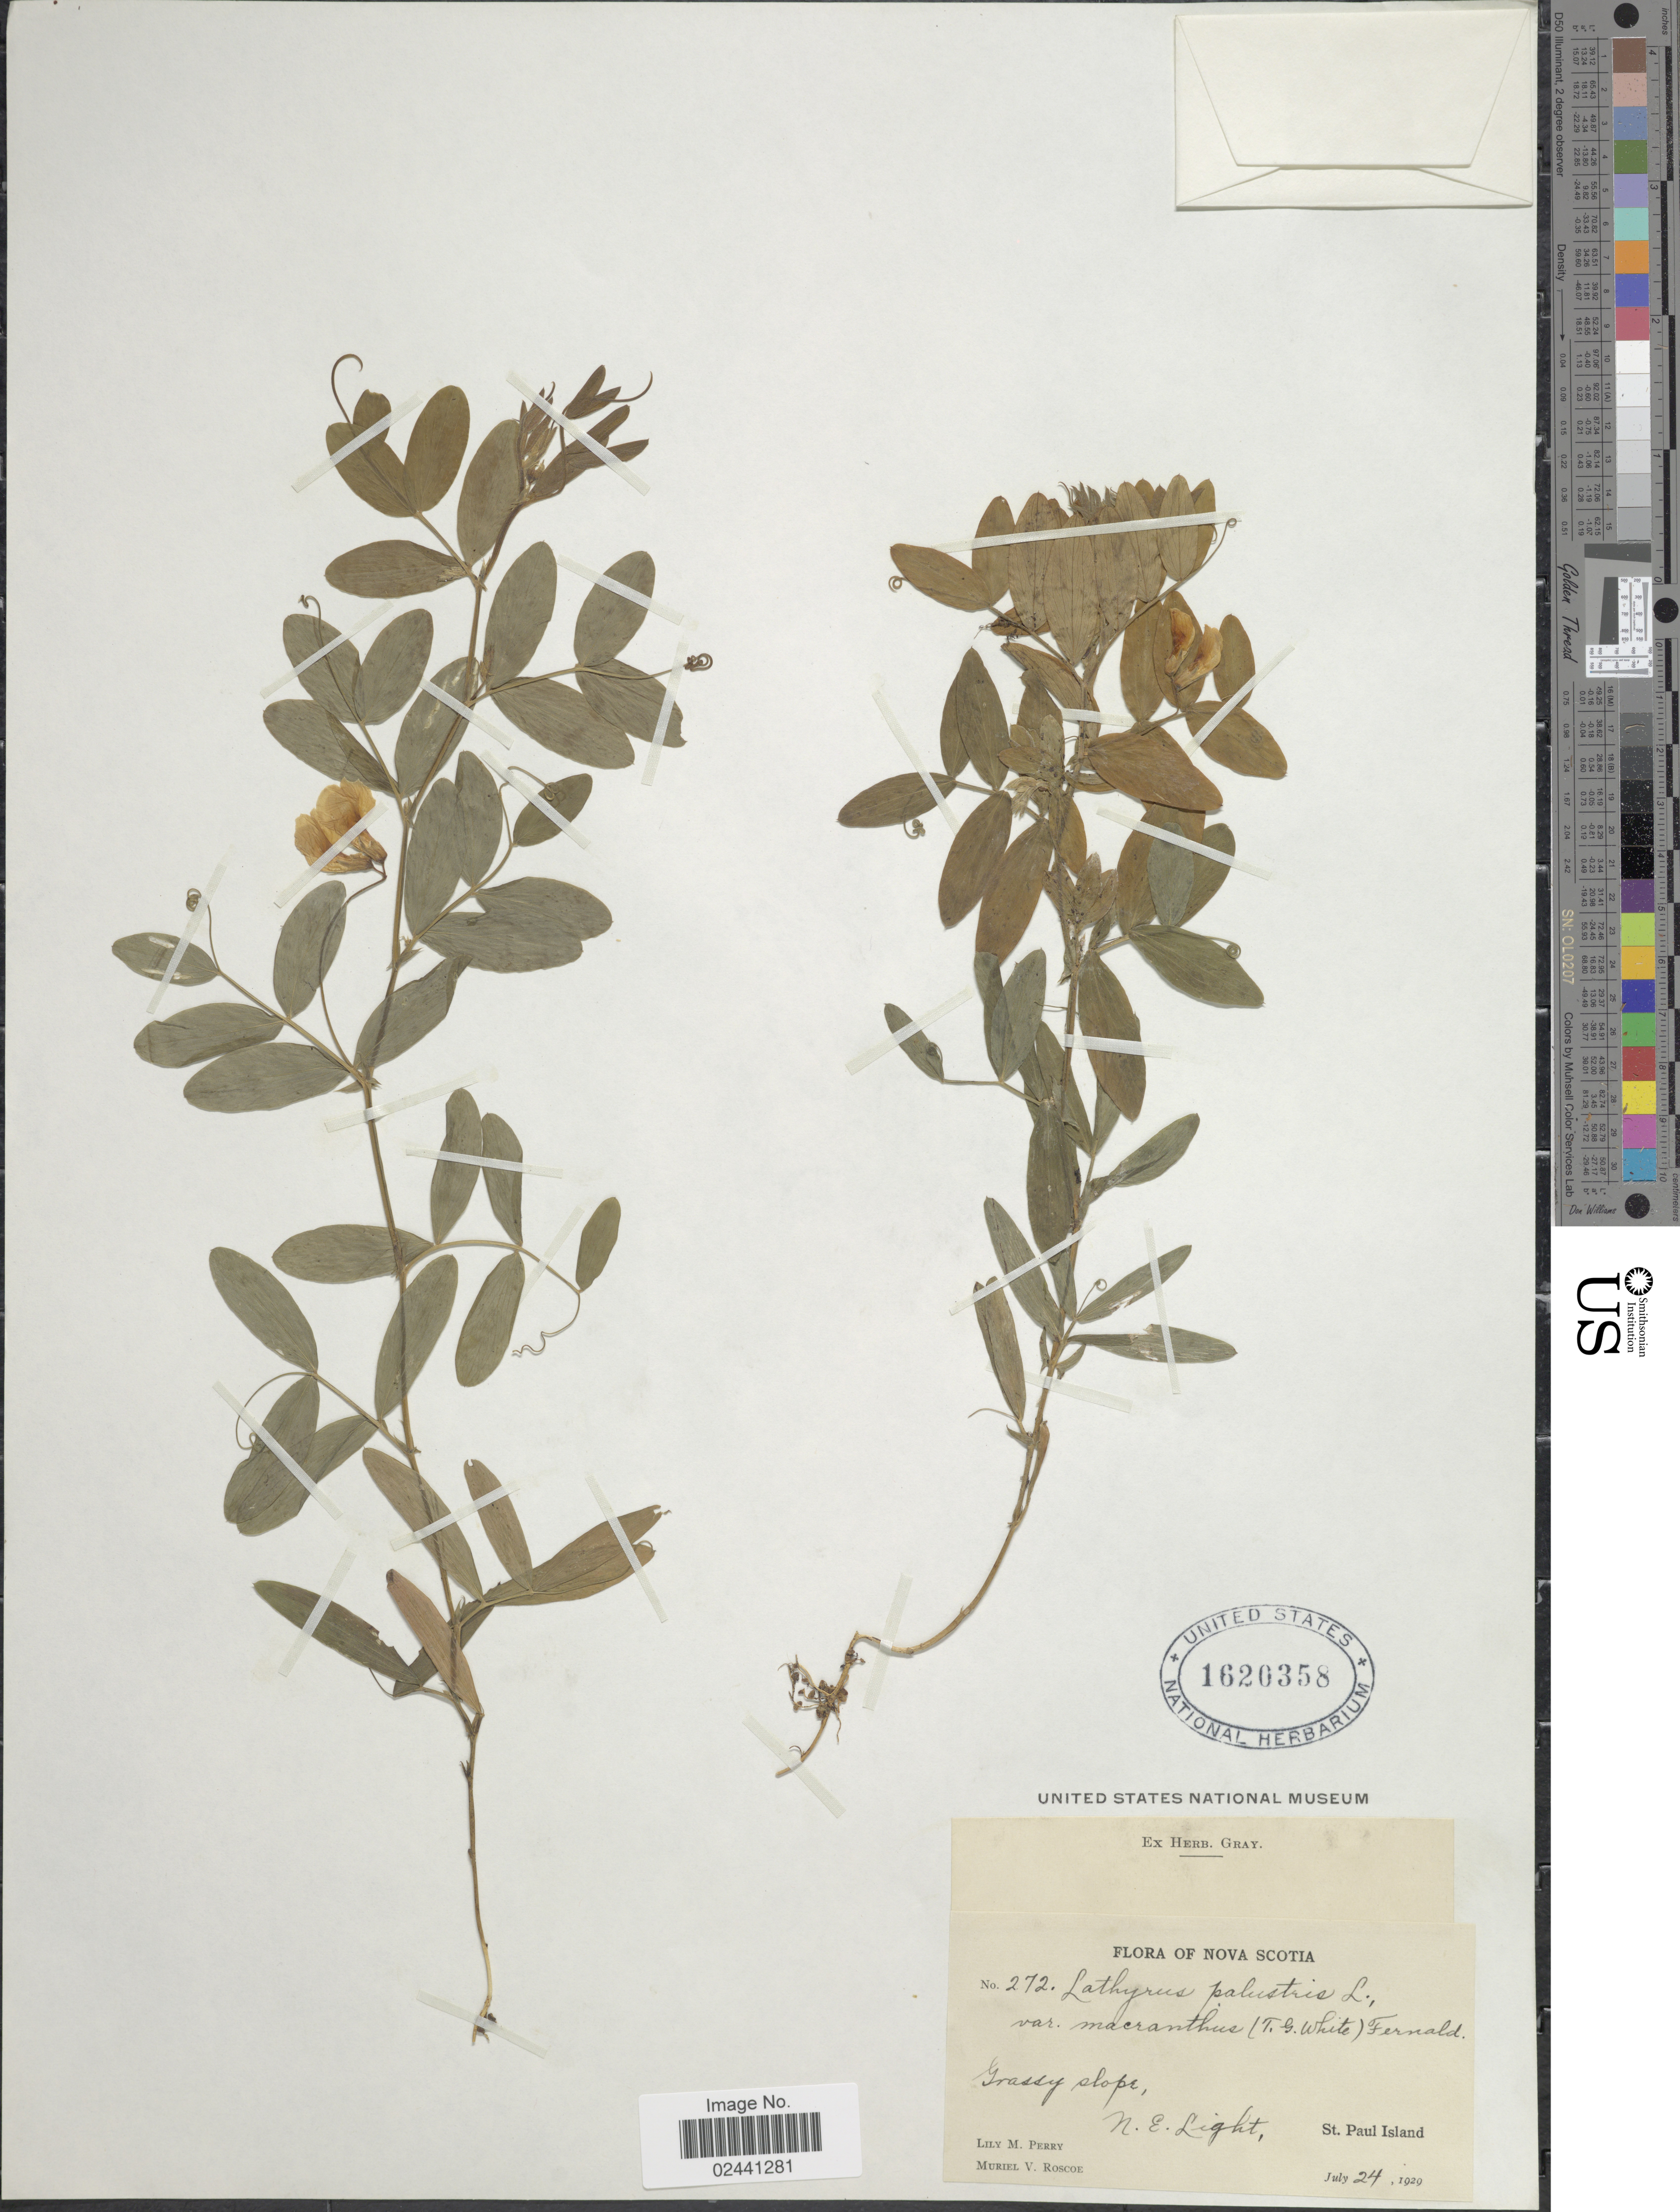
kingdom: Plantae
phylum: Tracheophyta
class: Magnoliopsida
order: Fabales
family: Fabaceae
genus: Lathyrus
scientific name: Lathyrus palustris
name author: L.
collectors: L. M. Perry & M. Roscoe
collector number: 272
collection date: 1929-07-24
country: Canada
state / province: Nova Scotia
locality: N.E. Light, St. Paul Island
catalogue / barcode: US 1620358